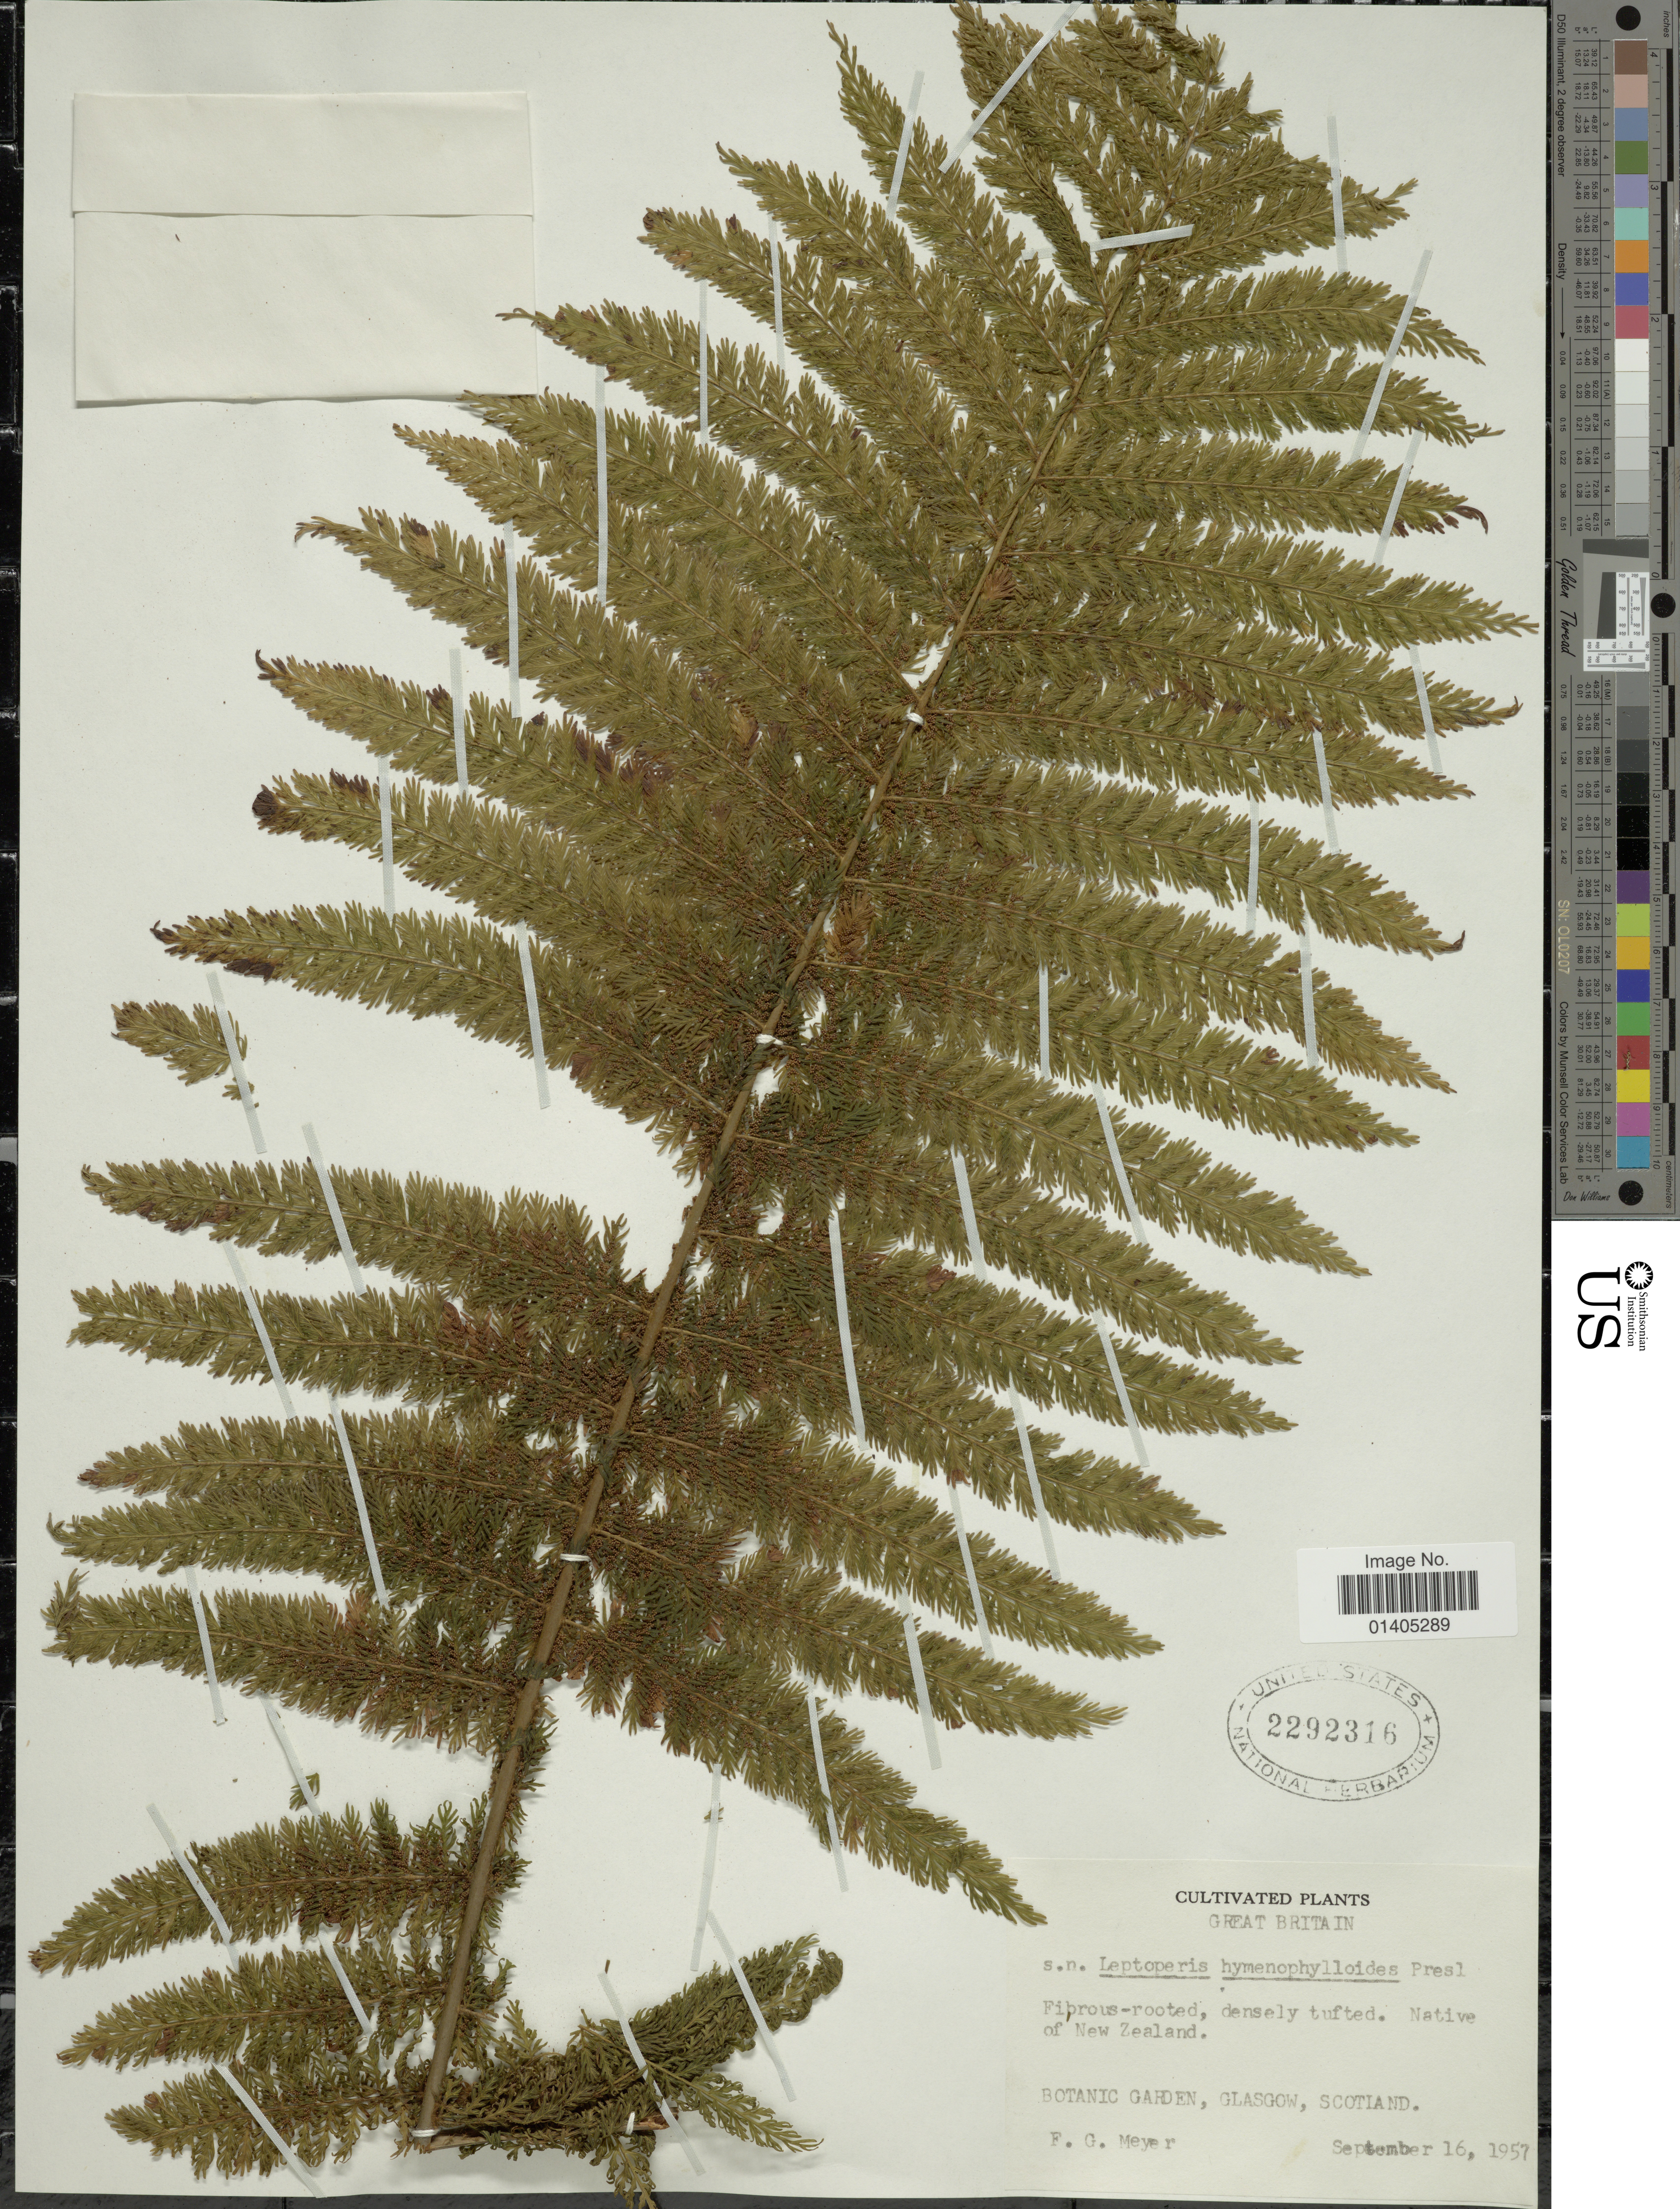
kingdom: Plantae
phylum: Tracheophyta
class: Polypodiopsida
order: Osmundales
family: Osmundaceae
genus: Leptopteris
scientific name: Leptopteris hymenophylloides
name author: (A. Rich.) C. Presl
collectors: F. G. Meyer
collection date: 1957-09-16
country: United Kingdom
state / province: Scotland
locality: Botanic Garden, Glasgow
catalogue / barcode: US 2292316